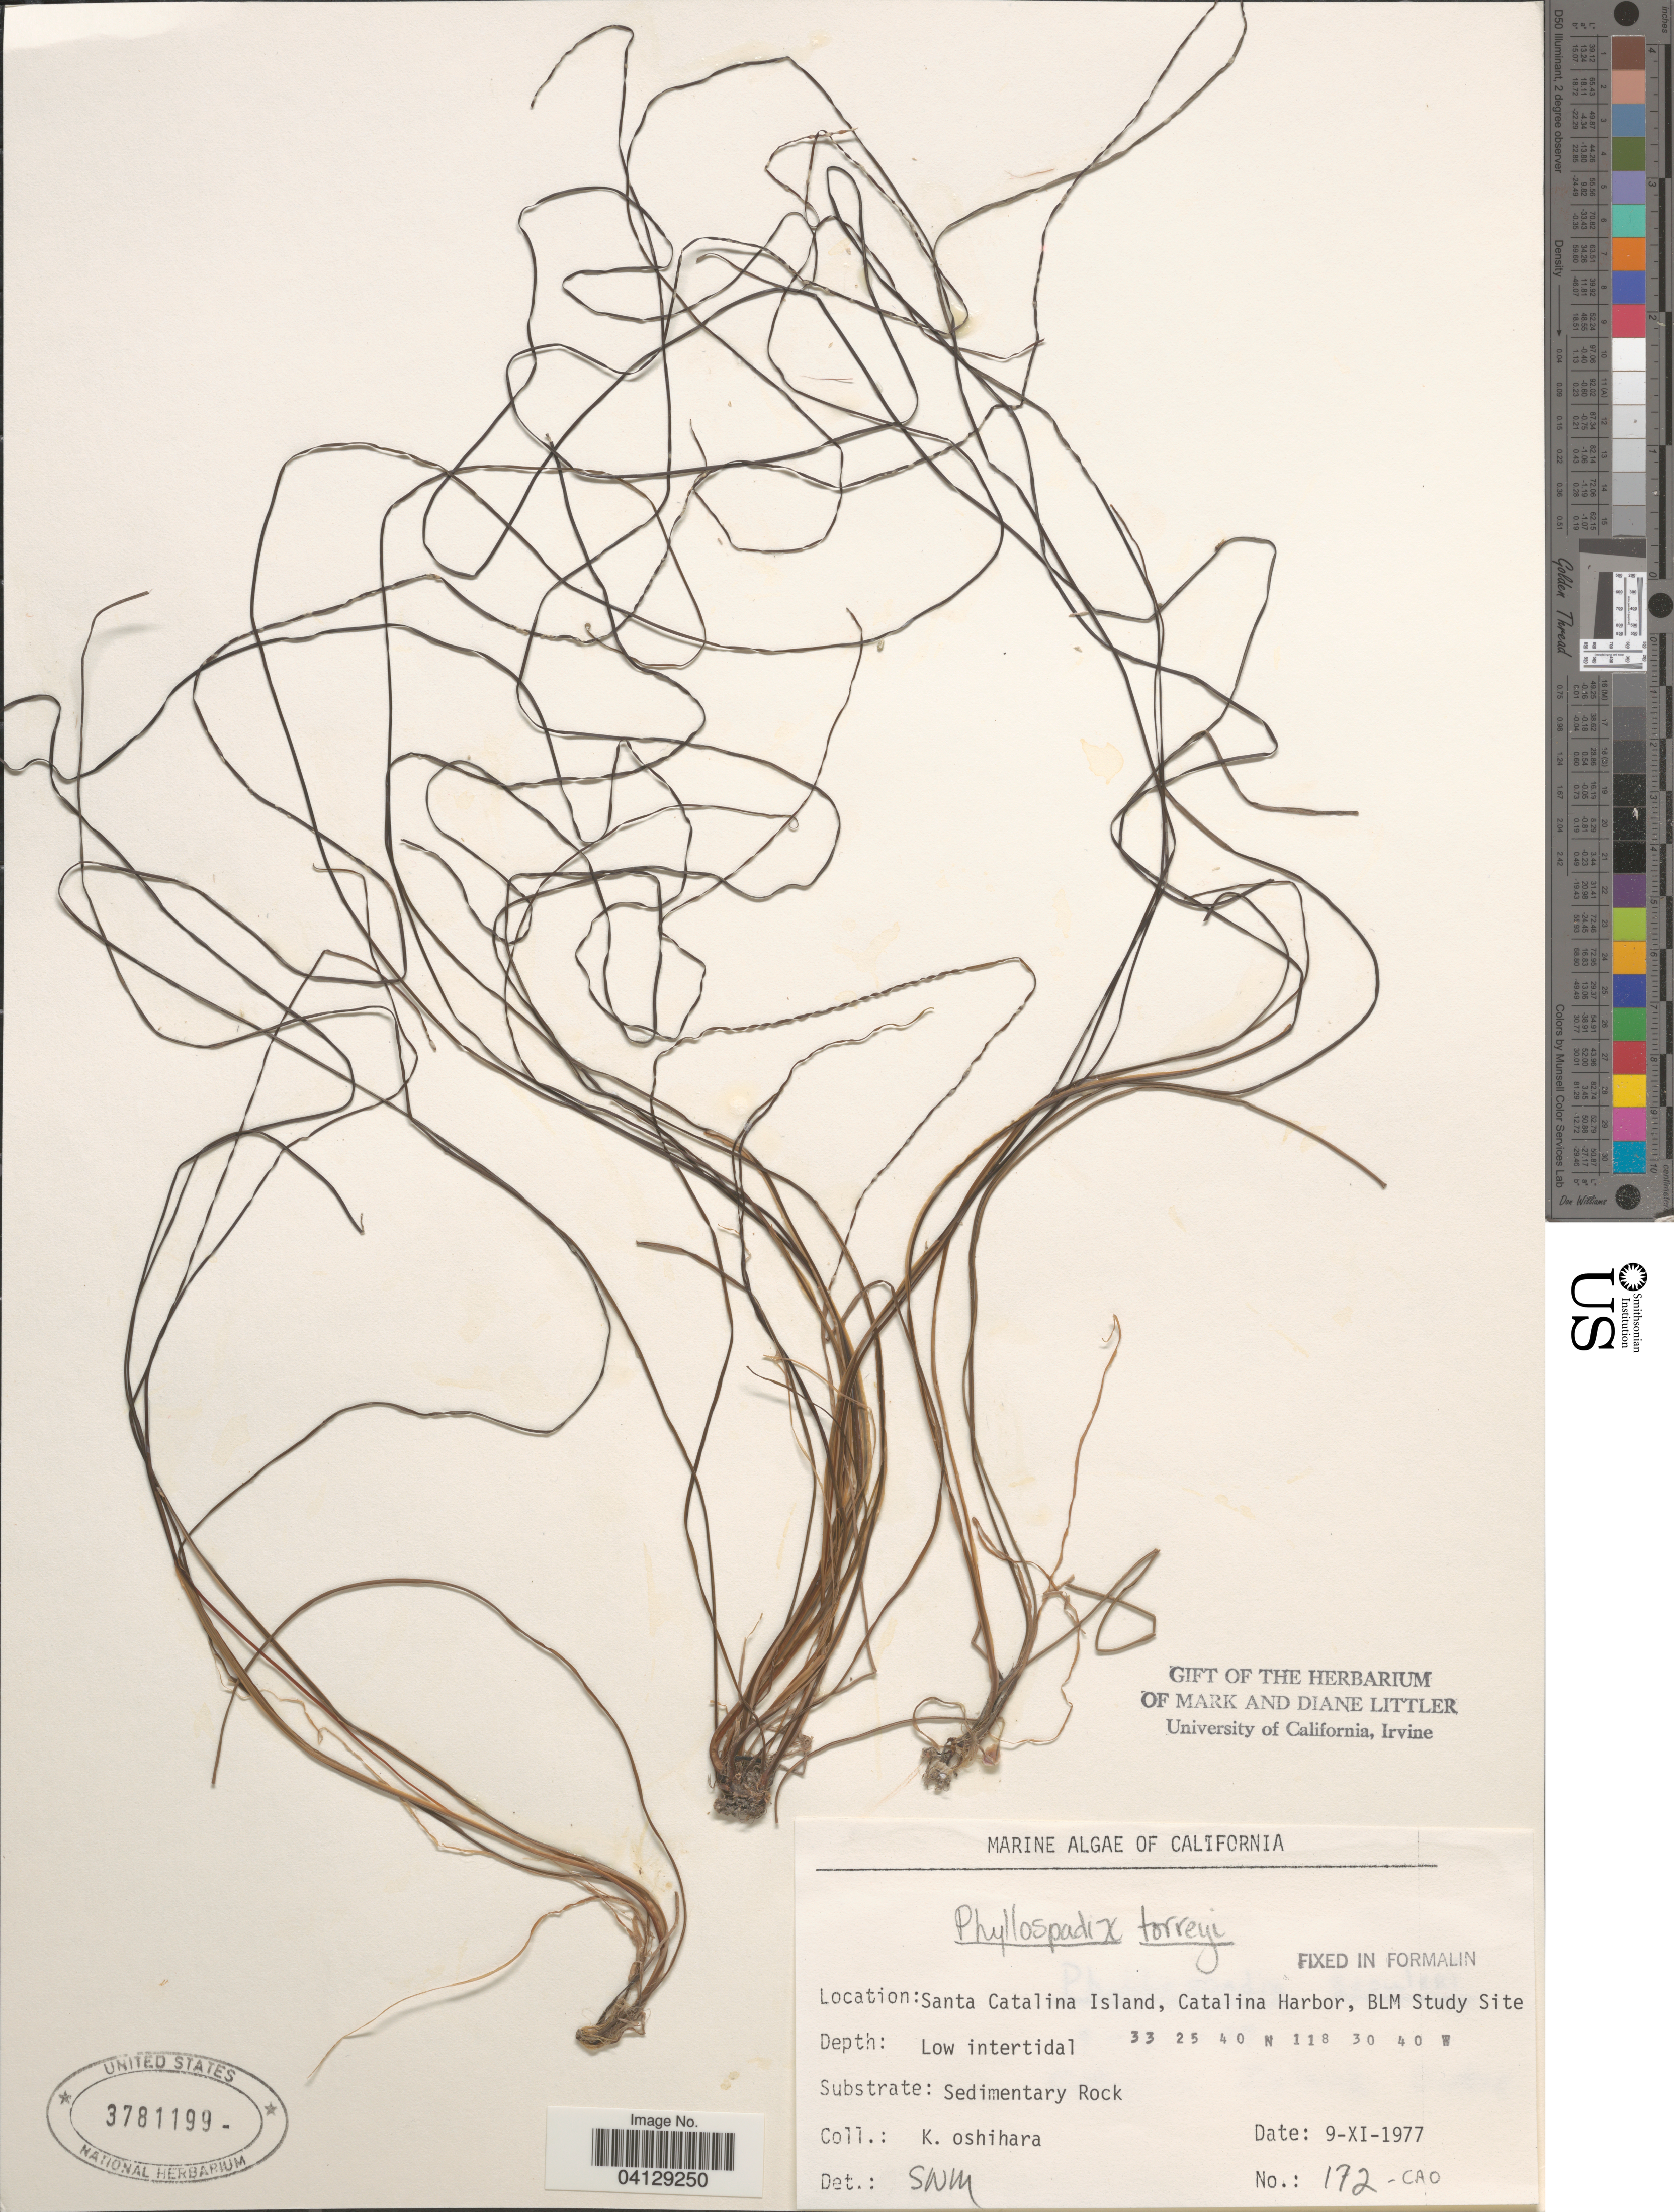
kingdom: Plantae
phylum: Tracheophyta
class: Liliopsida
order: Alismatales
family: Zosteraceae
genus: Phyllospadix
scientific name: Phyllospadix torreyi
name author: S. Watson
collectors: K. Oshihara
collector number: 172-CAO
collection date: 1977-11-09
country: United States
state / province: California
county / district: Los Angeles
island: Santa Catalina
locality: Santa Catalina Island, Catalina Harbor, BLM Study Site.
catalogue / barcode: US 3781199